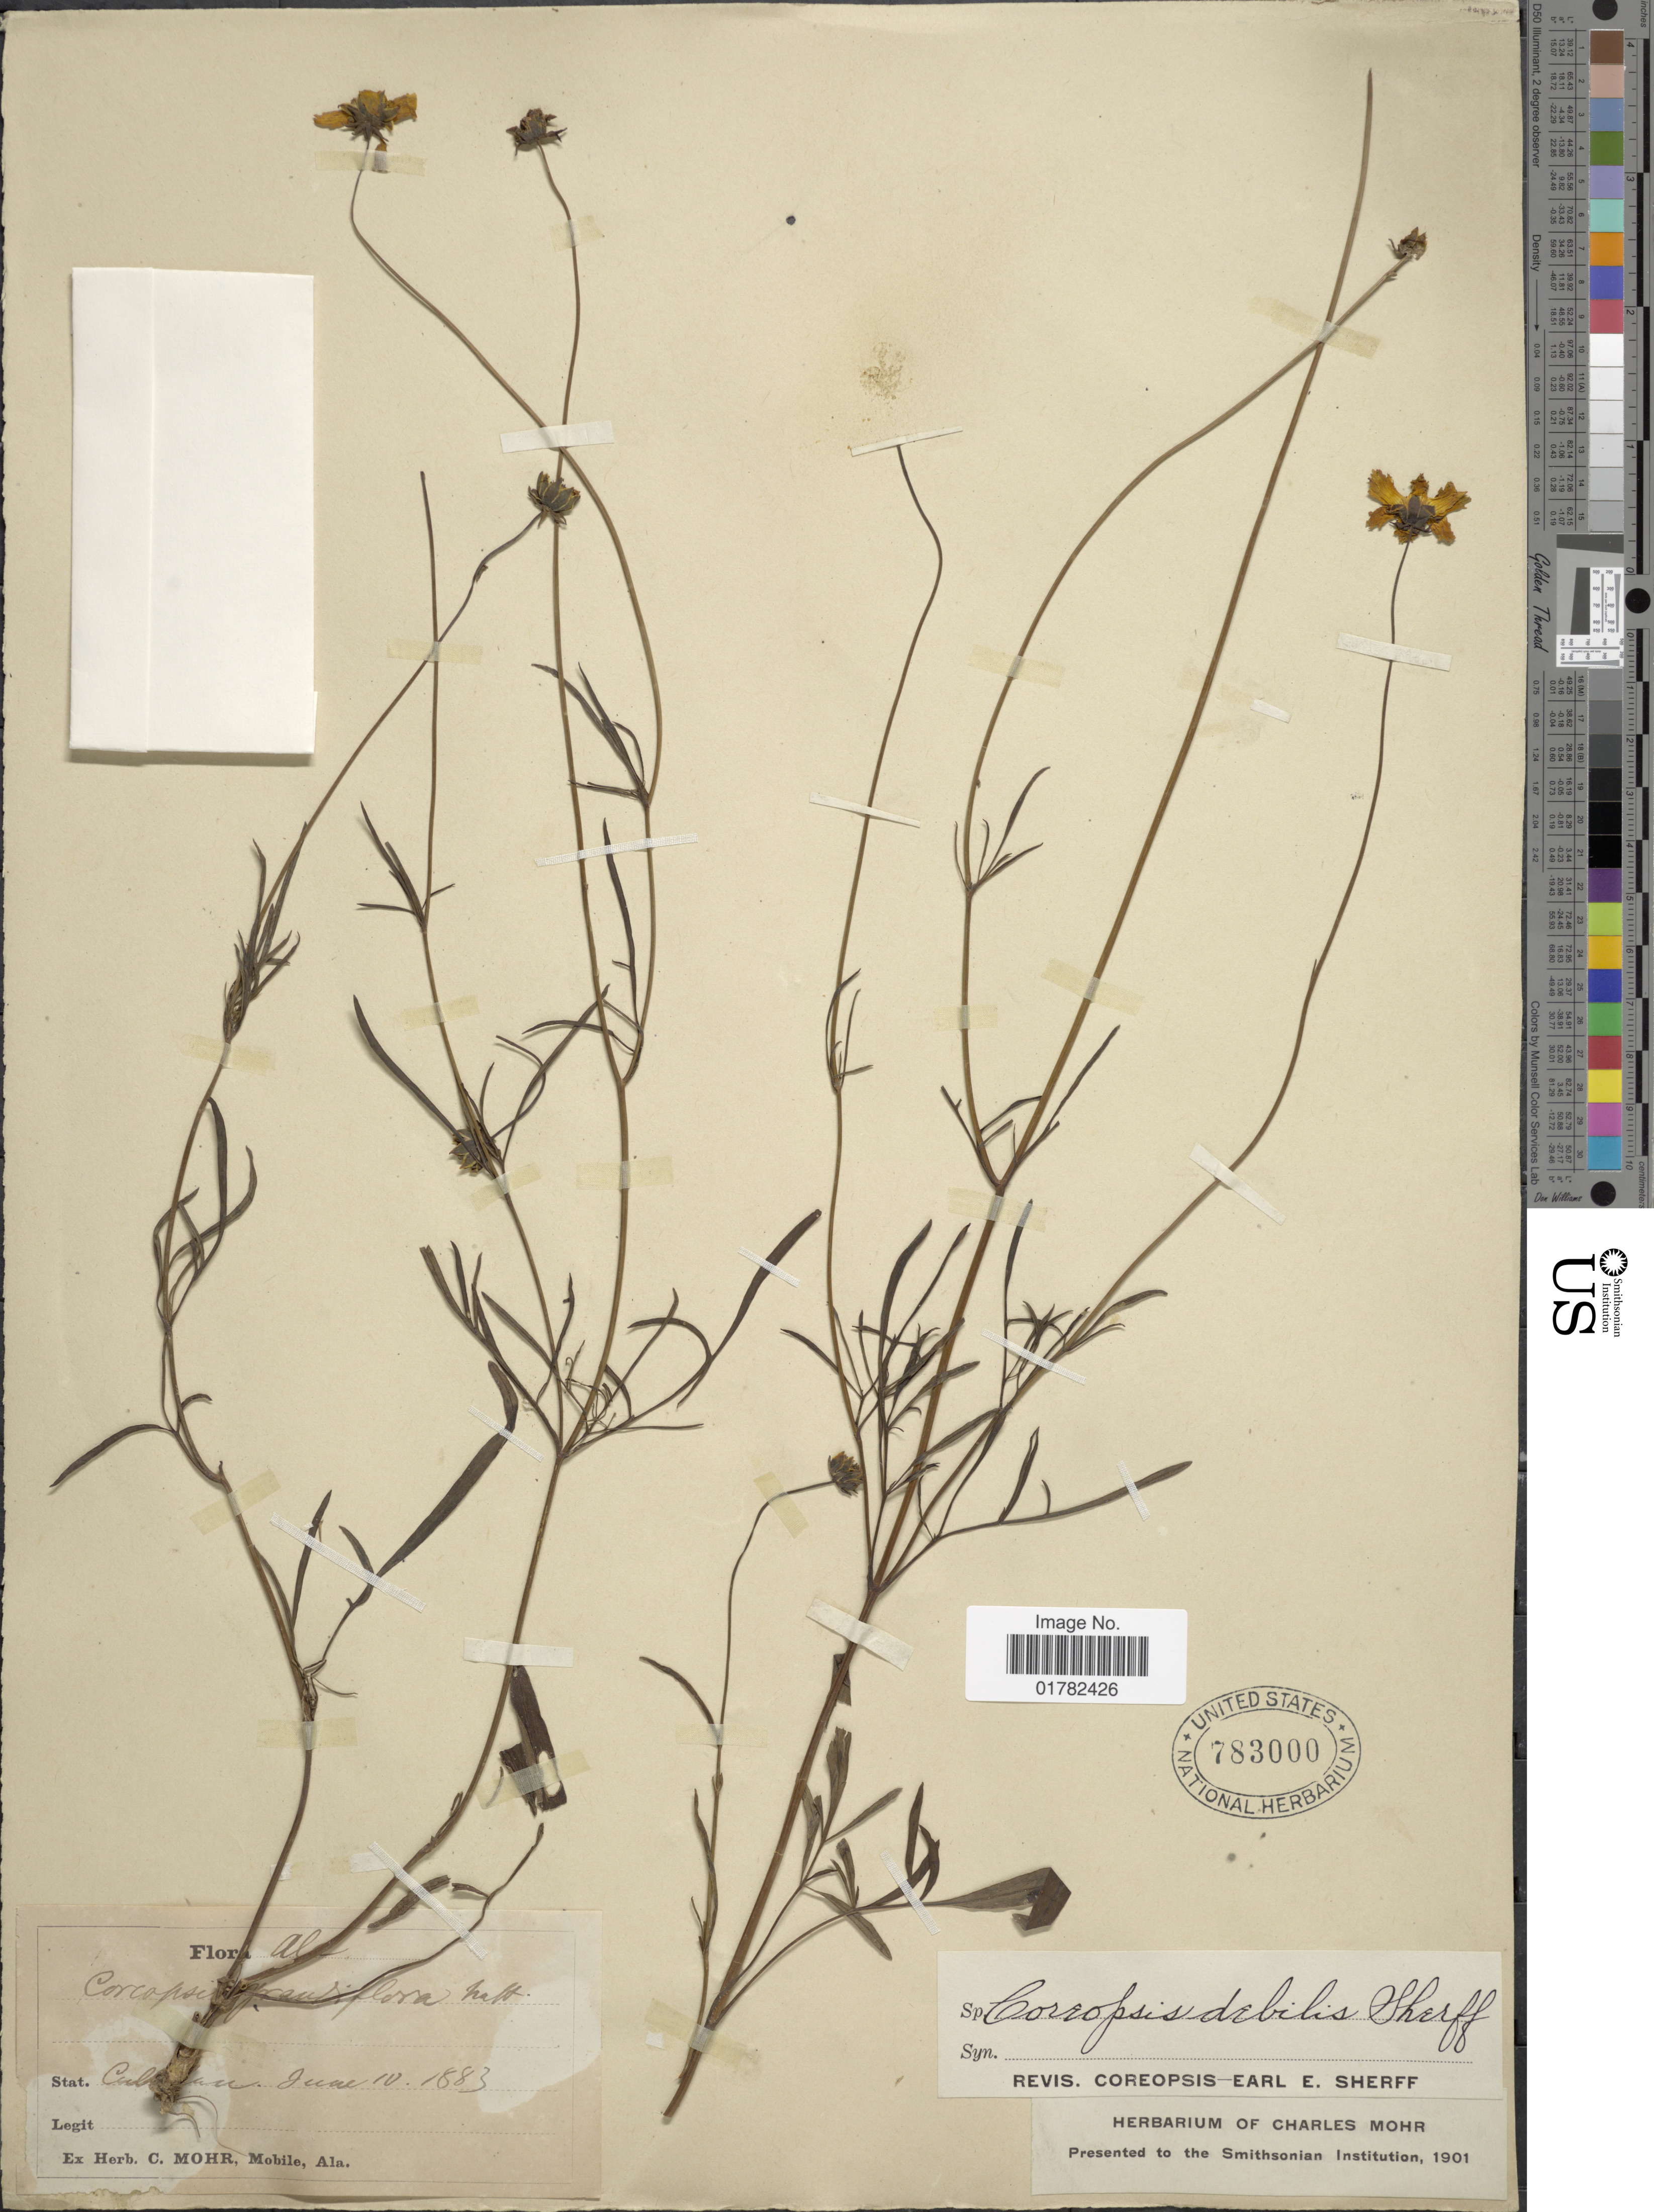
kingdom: Plantae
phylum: Tracheophyta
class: Magnoliopsida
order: Asterales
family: Asteraceae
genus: Coreopsis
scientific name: Coreopsis debilis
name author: Sherff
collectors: ex herb. C. Mohr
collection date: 1883-10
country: United States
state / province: Alabama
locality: Cullman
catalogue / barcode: US 783000